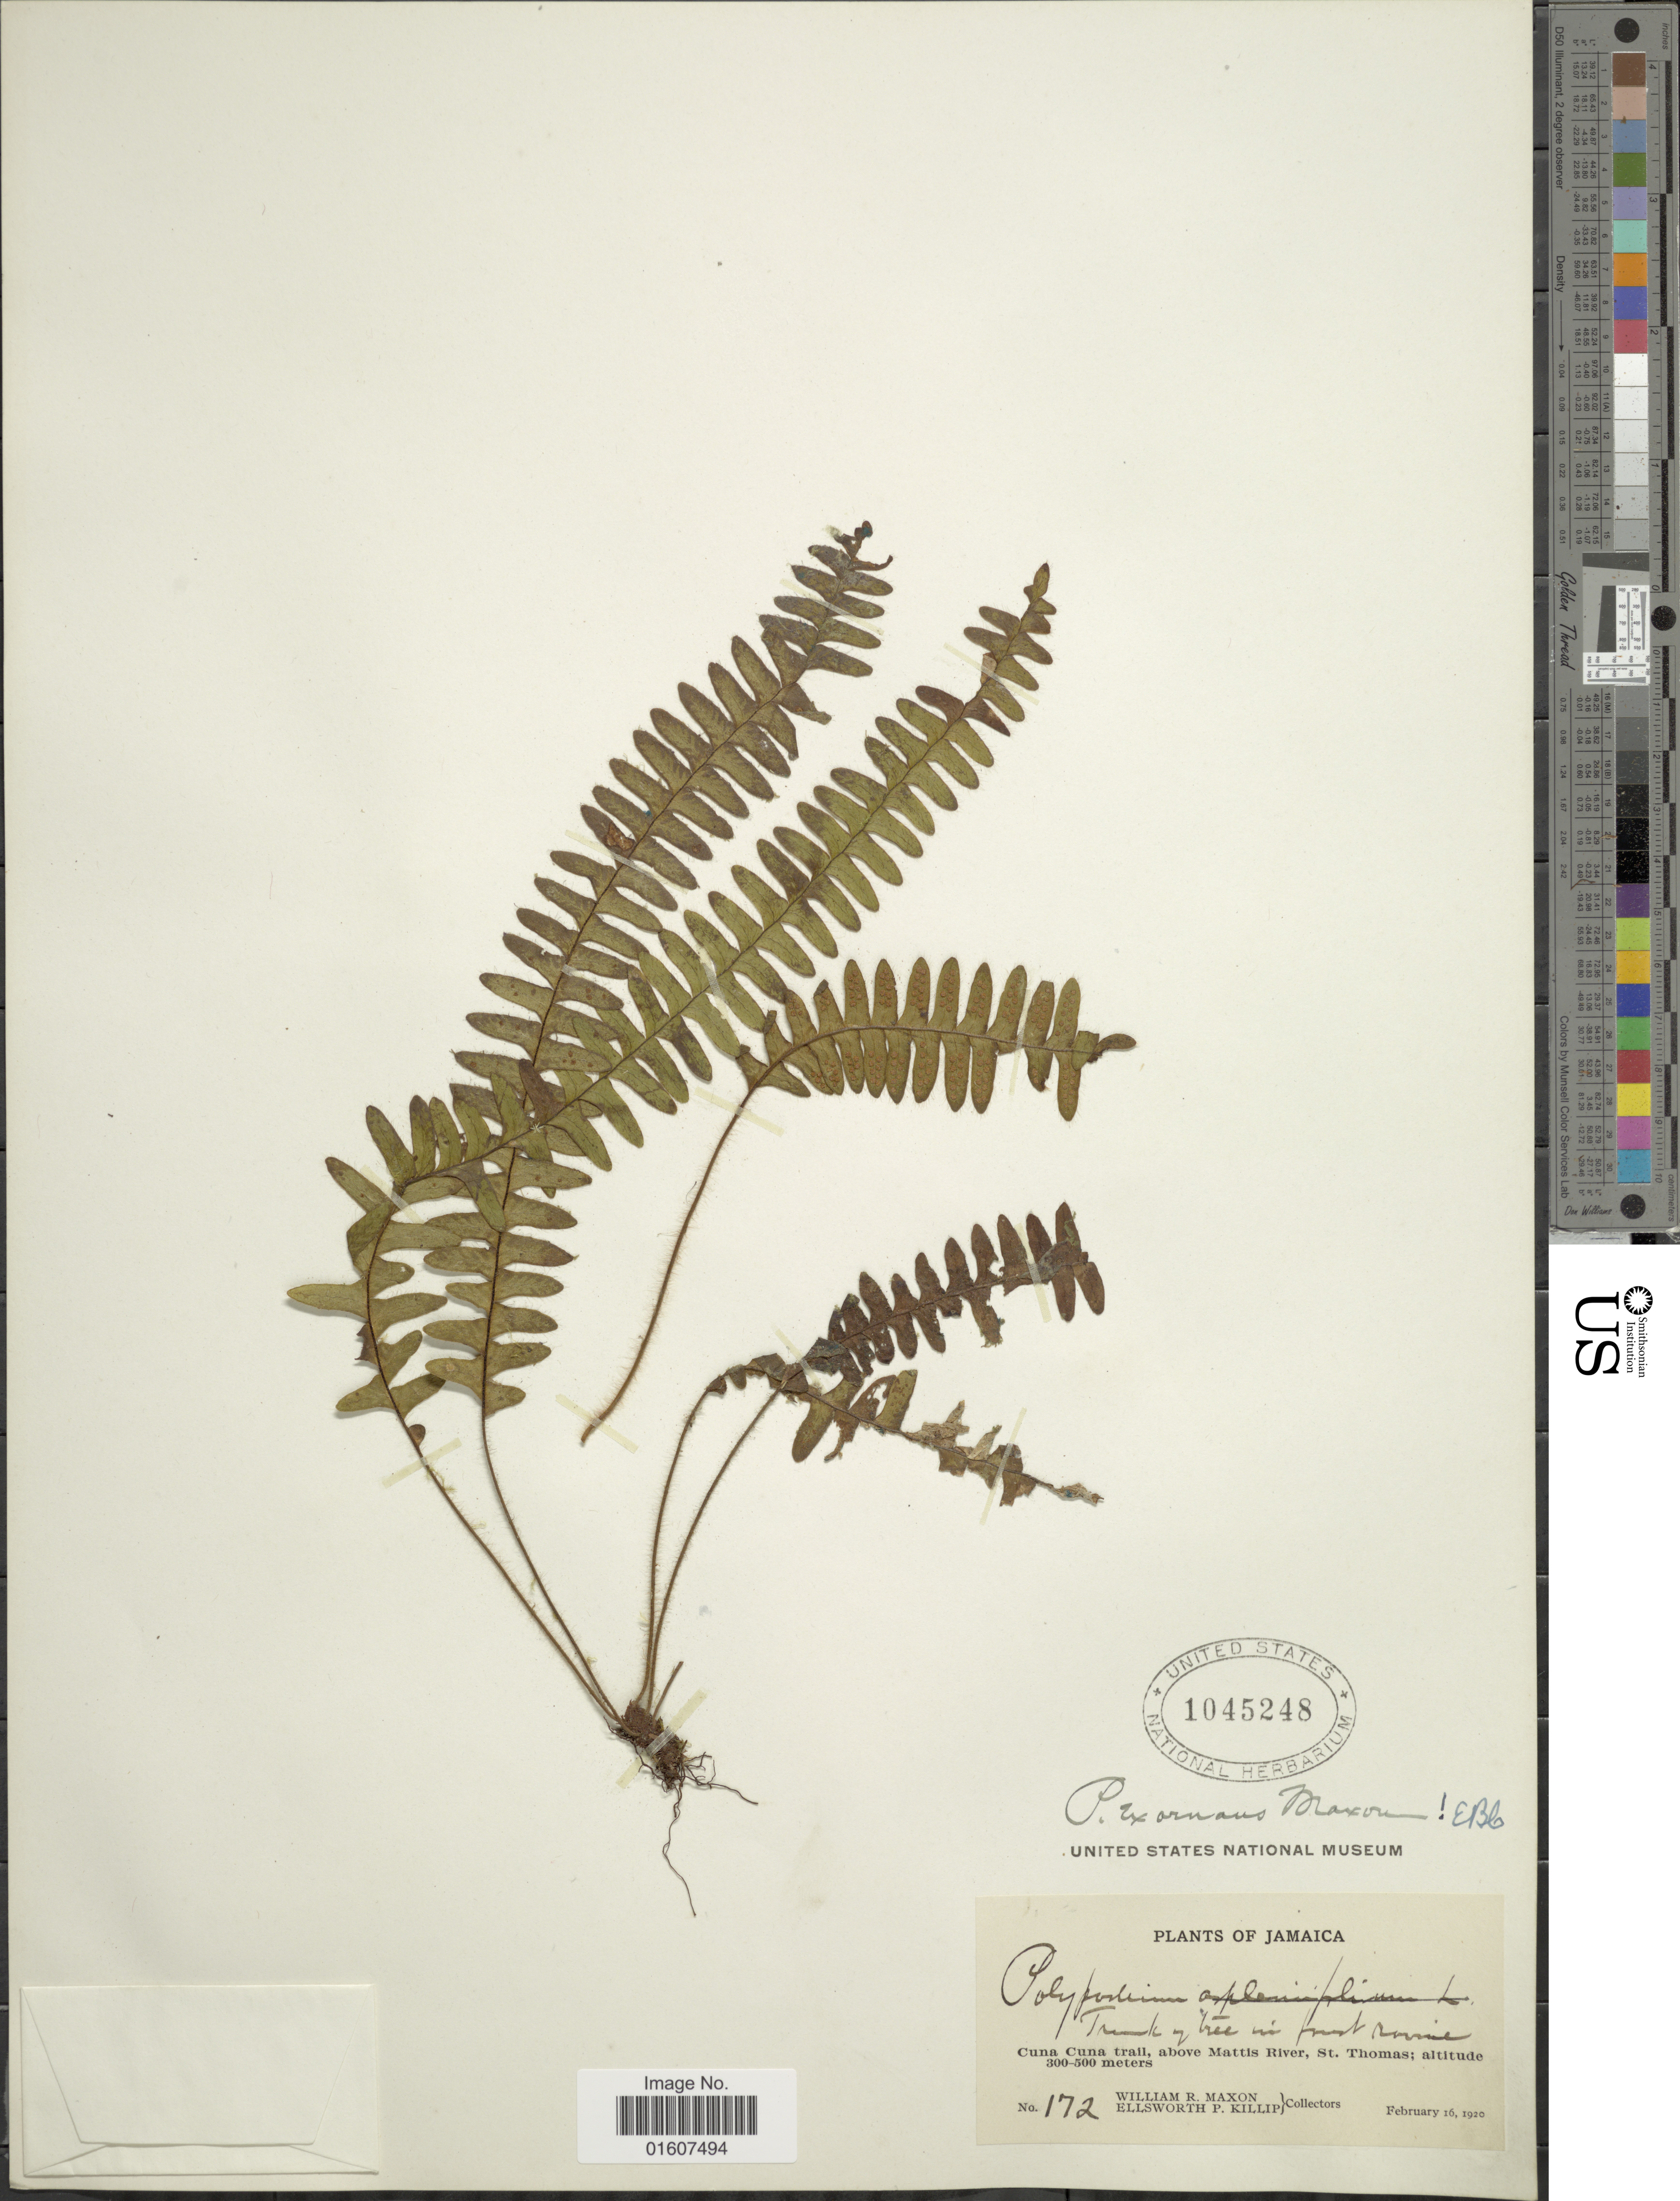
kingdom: Plantae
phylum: Tracheophyta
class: Polypodiopsida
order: Polypodiales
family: Polypodiaceae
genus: Terpsichore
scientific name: Terpsichore exornans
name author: (Maxon) A.R. Sm.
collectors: W. R. Maxon & E. P. Killip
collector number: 172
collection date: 1920-02-16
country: Jamaica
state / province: Saint Thomas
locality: Cuna Cuna trail, above Mattis River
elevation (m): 300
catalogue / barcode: US 1045248